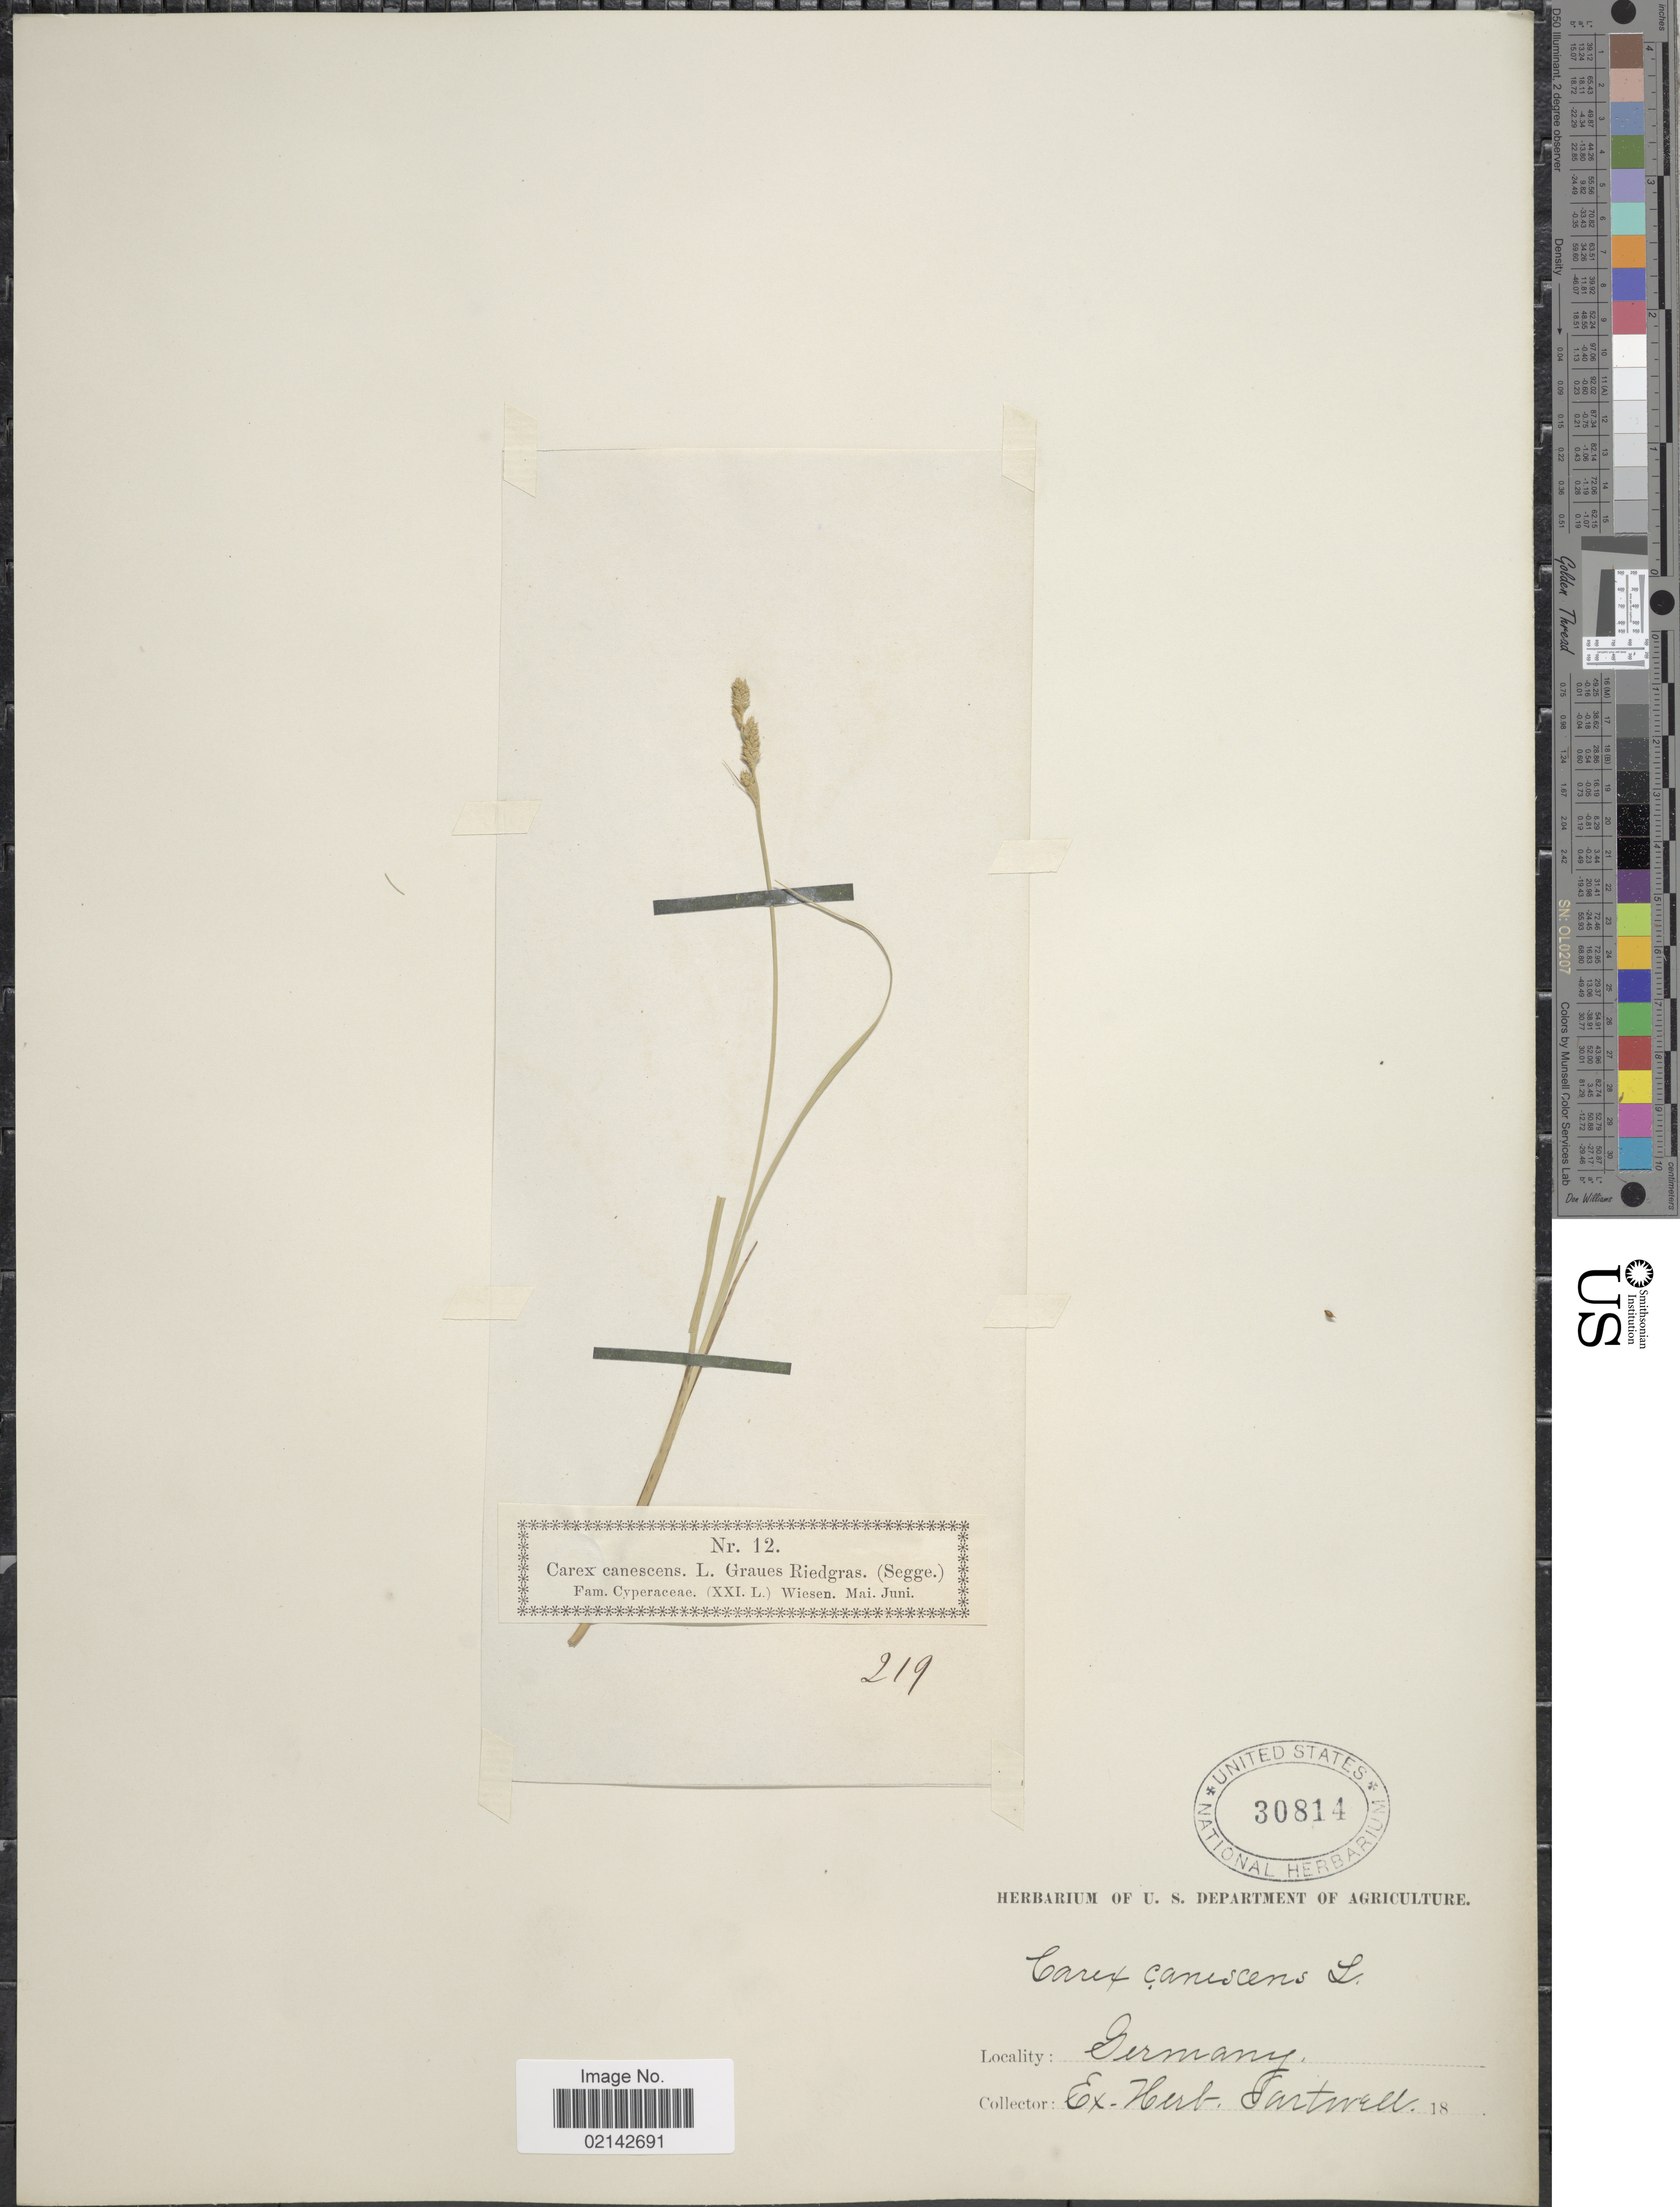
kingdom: Plantae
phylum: Tracheophyta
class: Liliopsida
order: Poales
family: Cyperaceae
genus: Carex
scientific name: Carex canescens var. canescens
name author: L.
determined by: Strong, Mark T., (BOT), Smithsonian Institution - National Museum of Natural History (UNITED STATES)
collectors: ex herb. Sartwell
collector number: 12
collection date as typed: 18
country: Germany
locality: Wiesen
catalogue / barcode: US 30814